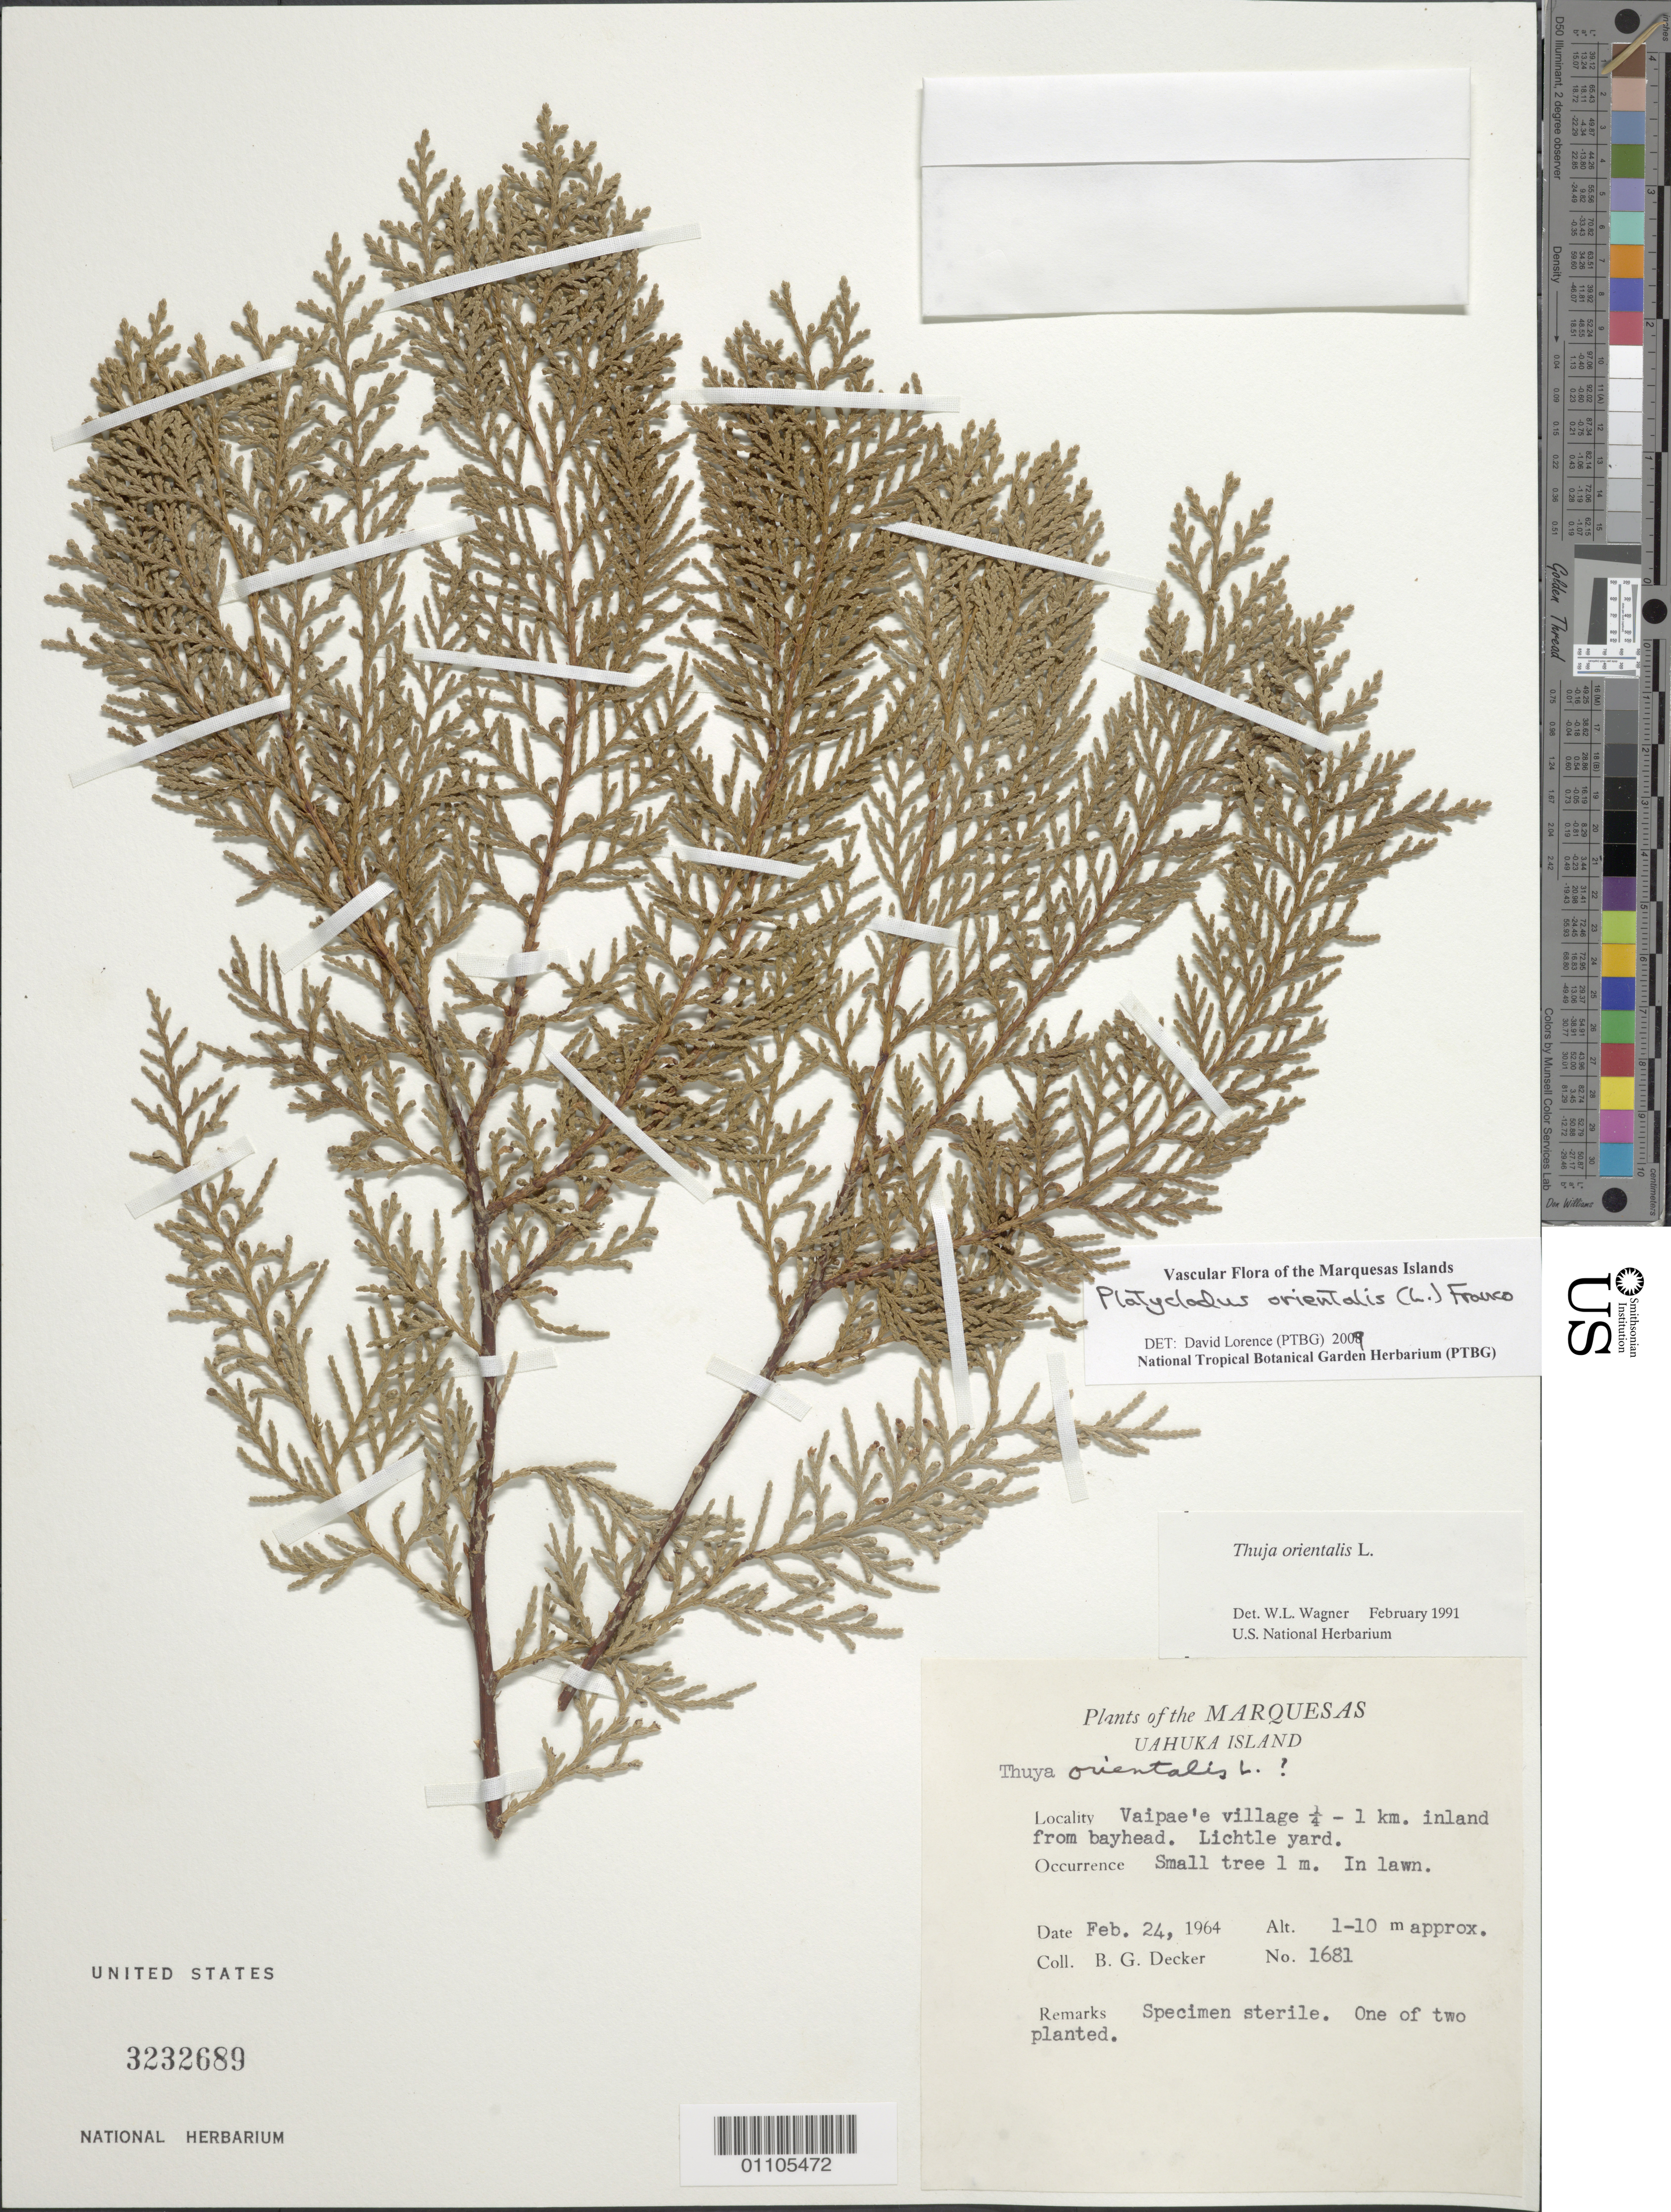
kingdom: Plantae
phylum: Tracheophyta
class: Pinopsida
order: Pinales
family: Cupressaceae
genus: Platycladus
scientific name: Platycladus orientalis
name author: (L.) Franco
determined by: Lorence, David H., (PTBG), National Tropical Botanical Garden (UNITED STATES)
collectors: B. G. Decker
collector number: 1681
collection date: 1964-02-24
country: French Polynesia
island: Ua Huka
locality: Vaipae'e village, 0.25-1 km inland from bayhead, Lichtle yard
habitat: In lawn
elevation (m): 1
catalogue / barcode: US 3232689